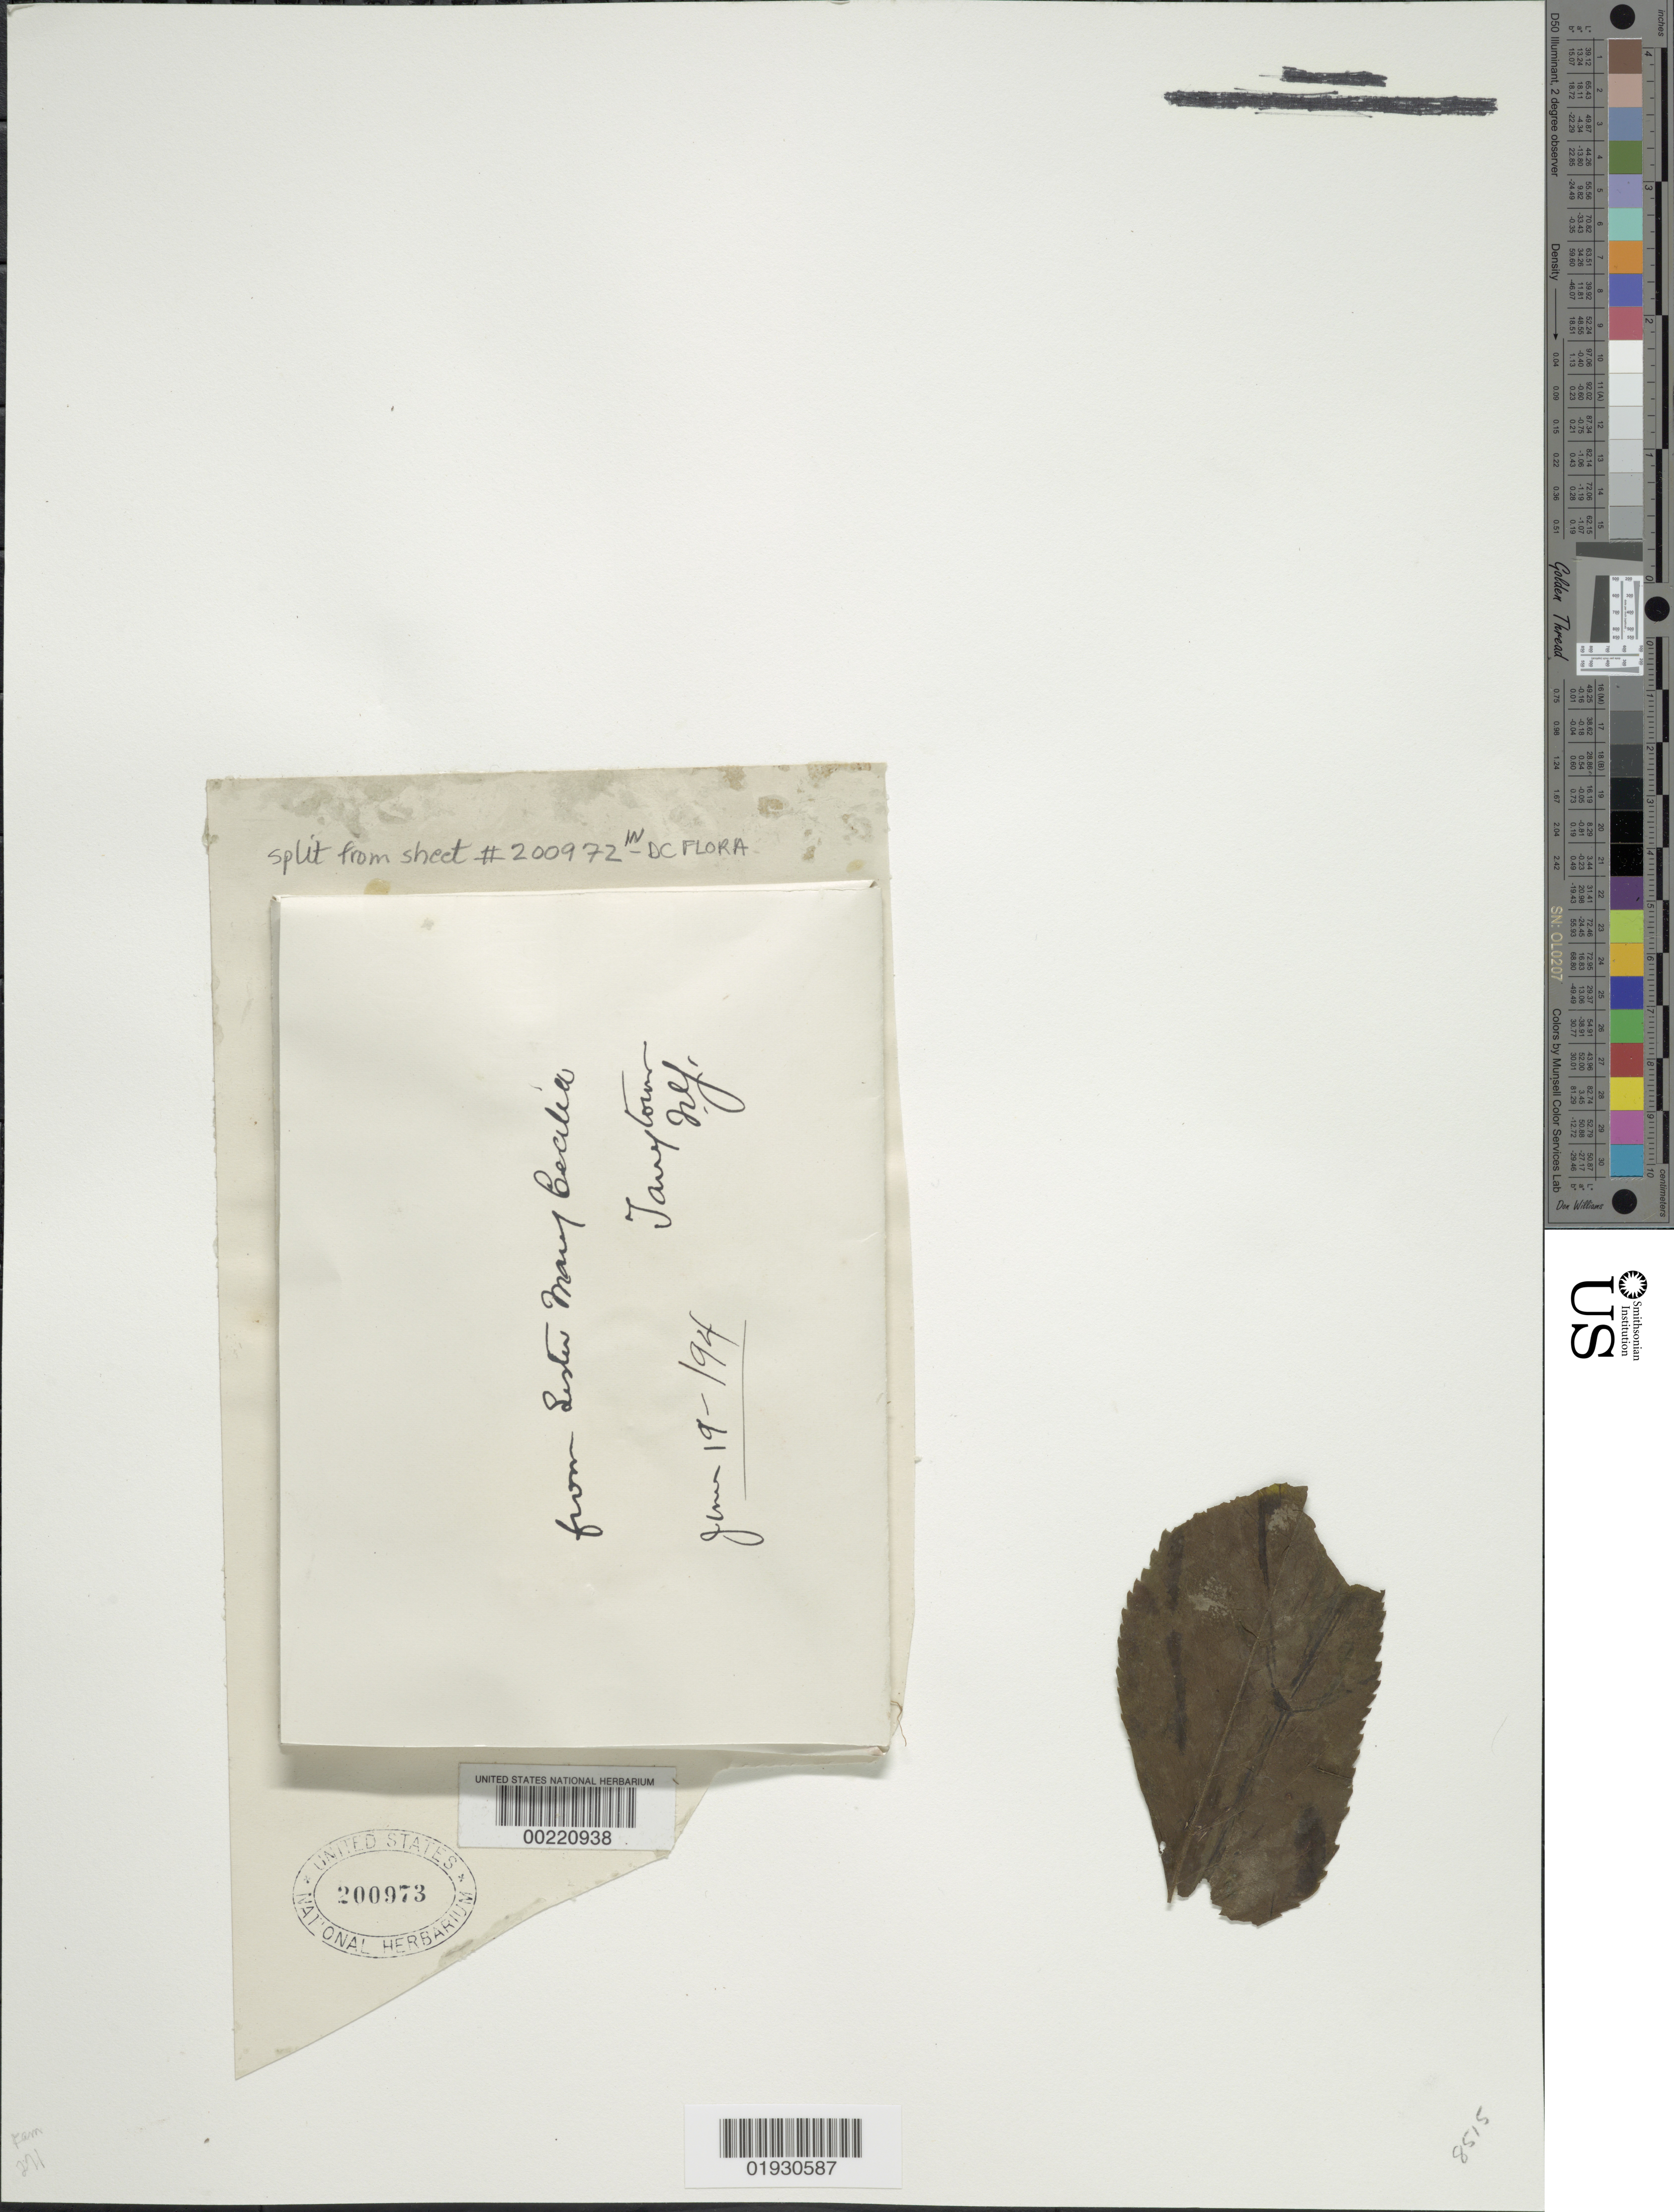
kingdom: Plantae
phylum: Tracheophyta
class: Magnoliopsida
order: Dipsacales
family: Viburnaceae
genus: Sambucus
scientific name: Sambucus canadensis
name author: L.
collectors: S. Mary Ceilia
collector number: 2703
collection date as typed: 15 Jun 1894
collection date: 1894-06-15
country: United States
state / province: New York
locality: Tarrytown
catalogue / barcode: US 200973